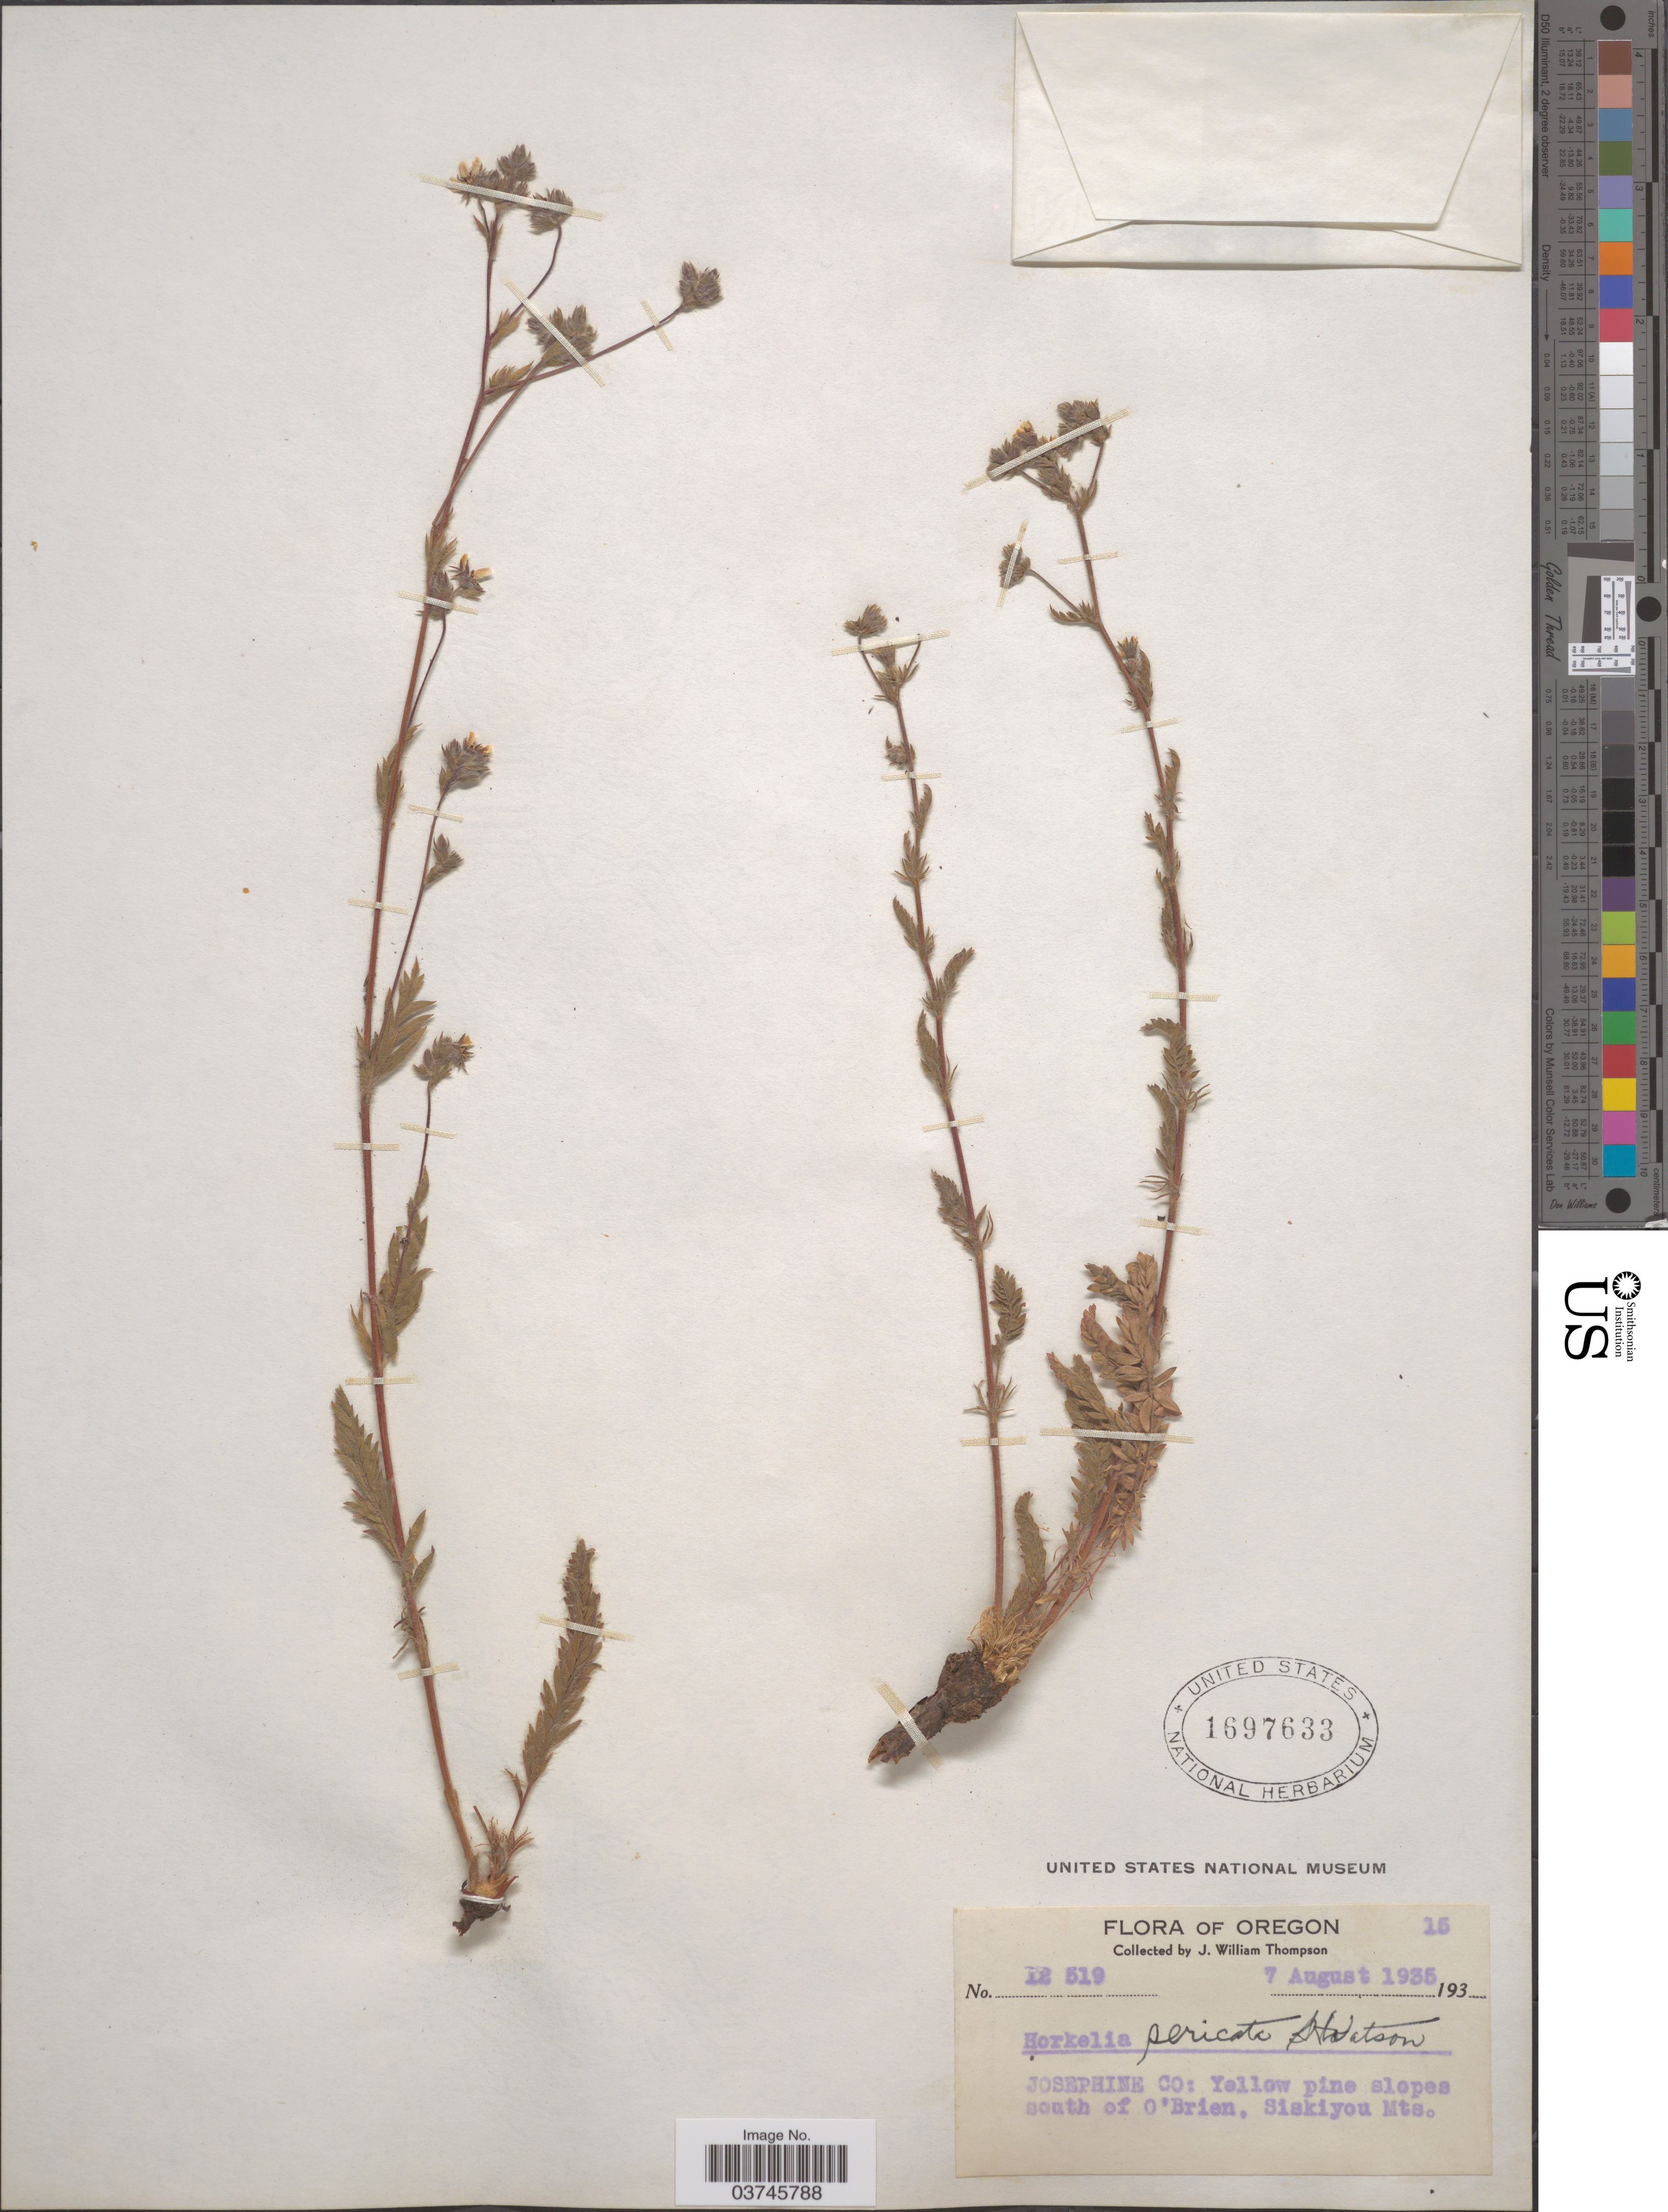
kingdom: Plantae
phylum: Tracheophyta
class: Magnoliopsida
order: Rosales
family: Rosaceae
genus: Potentilla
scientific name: Potentilla sericata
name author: (S. Watson) Greene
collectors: J. W. Thompson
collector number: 12519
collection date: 1935-08-07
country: United States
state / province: Oregon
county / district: Josephine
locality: Josephine Co: south of O'Brien, Siskiyou Mts.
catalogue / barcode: US 1697633